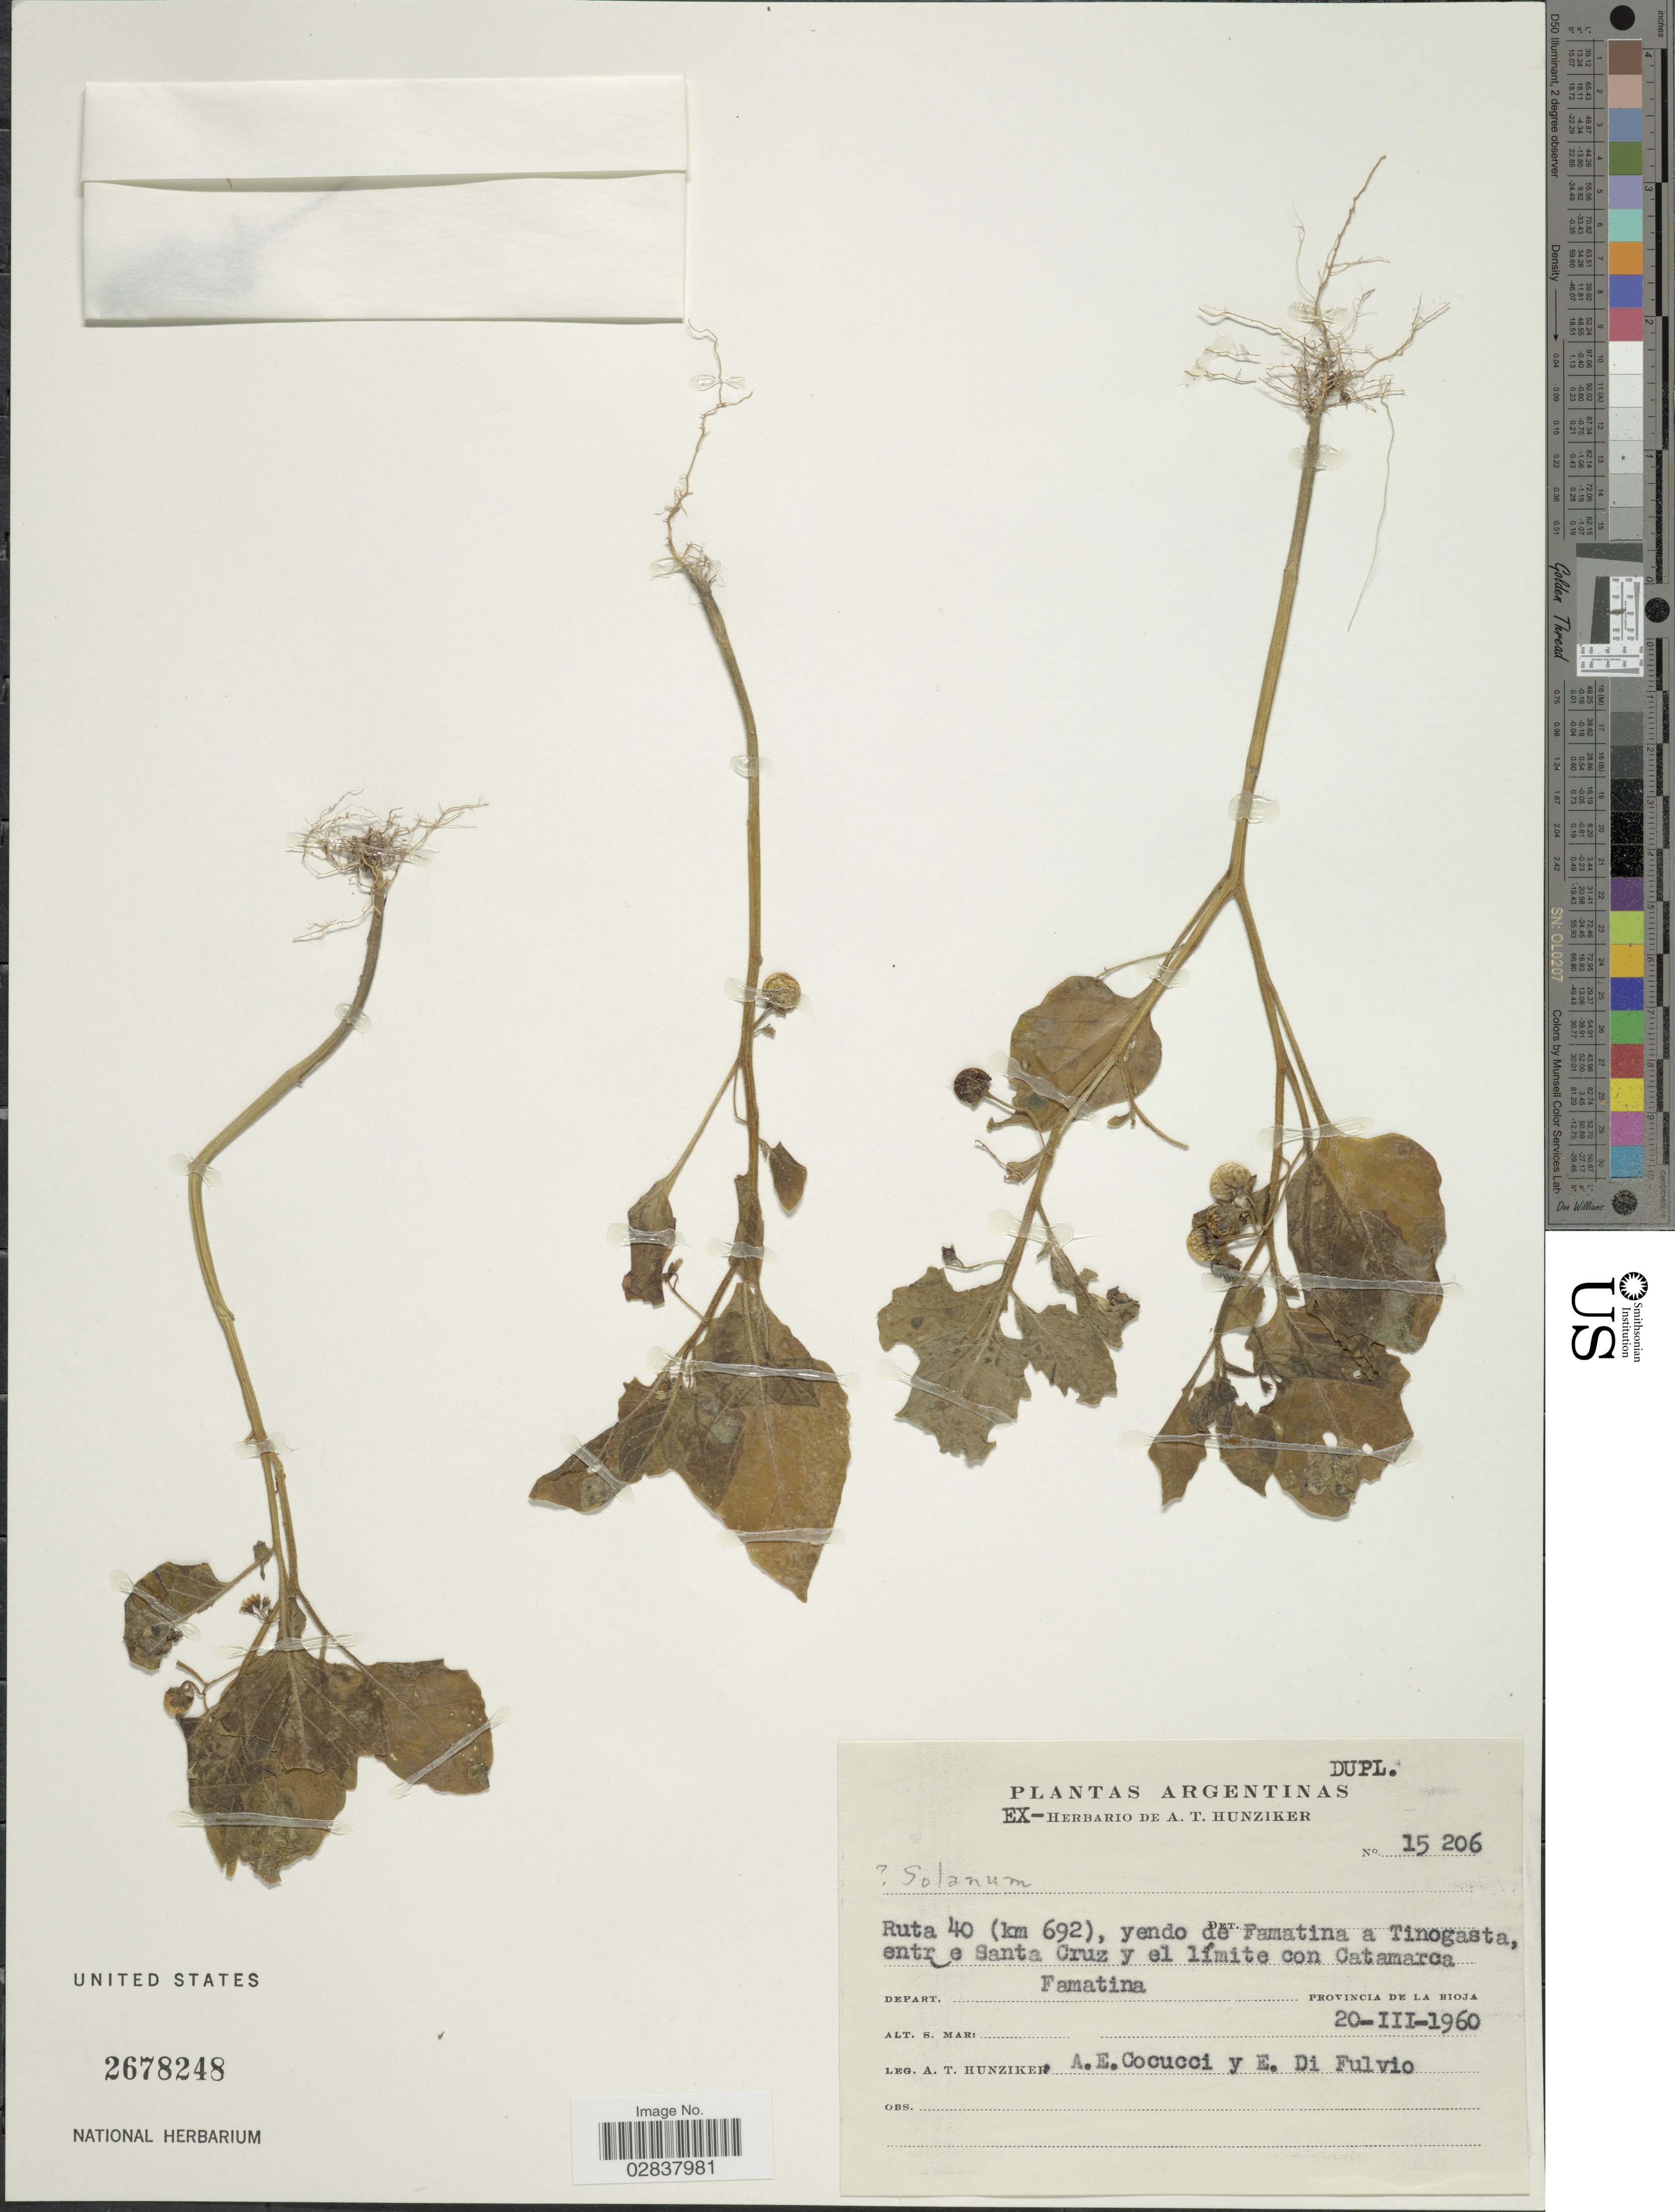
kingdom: Plantae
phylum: Tracheophyta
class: Magnoliopsida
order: Solanales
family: Solanaceae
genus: Solanum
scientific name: Solanum marmoratum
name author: Barboza & S. Knapp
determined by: Knapp, S. D.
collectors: A. T. Hunziker, A. Cocucci & T. E. Di Fulvio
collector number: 15206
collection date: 1960-03-20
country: Argentina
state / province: La Rioja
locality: Ruta 40 (km 692), yendo de Famatina a Tinogasta, entre Santa Cruz y el límite con Catamarca, Depart. Famatina.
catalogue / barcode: US 2678248